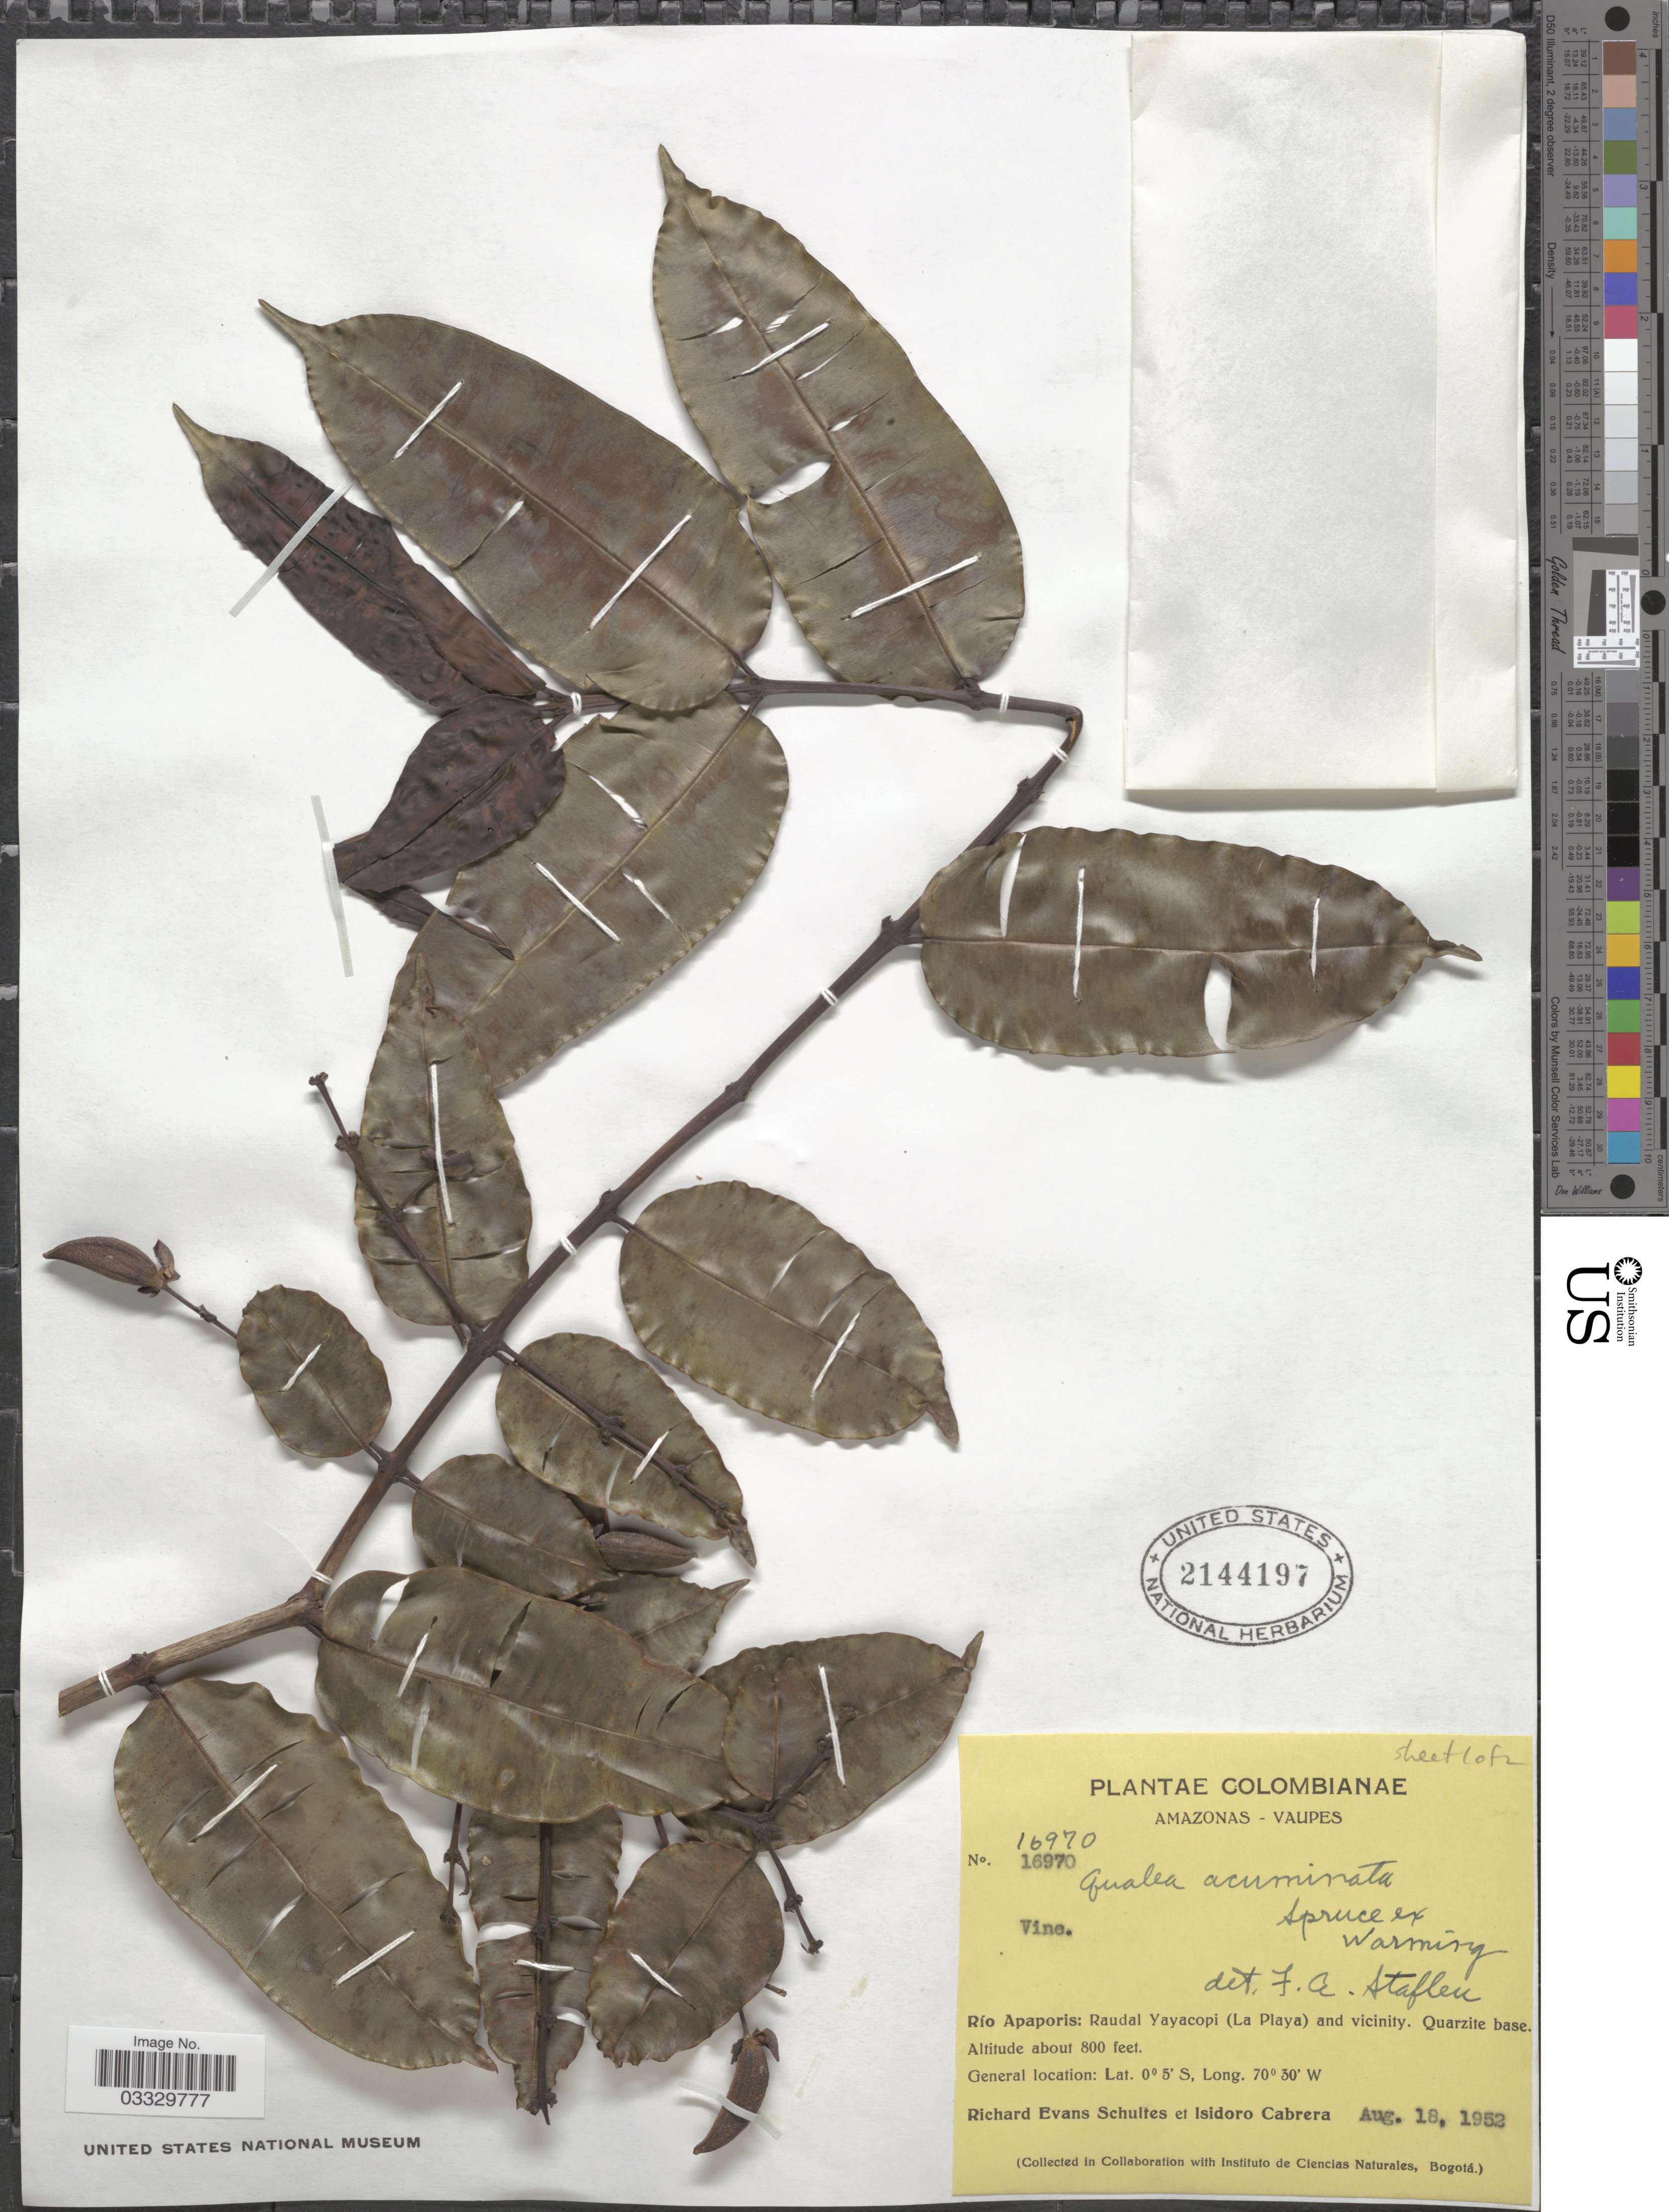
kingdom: Plantae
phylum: Tracheophyta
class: Magnoliopsida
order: Myrtales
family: Vochysiaceae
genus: Qualea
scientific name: Qualea acuminata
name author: Spruce ex Warm.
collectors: R. E. Schultes & I. Cabrera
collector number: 16970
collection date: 1952-08-18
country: Colombia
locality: Amazonas - Vaupes. Río Apaporis: Raudal Yayacopi (La Playa) and vicinity.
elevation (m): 244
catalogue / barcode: US 2144197